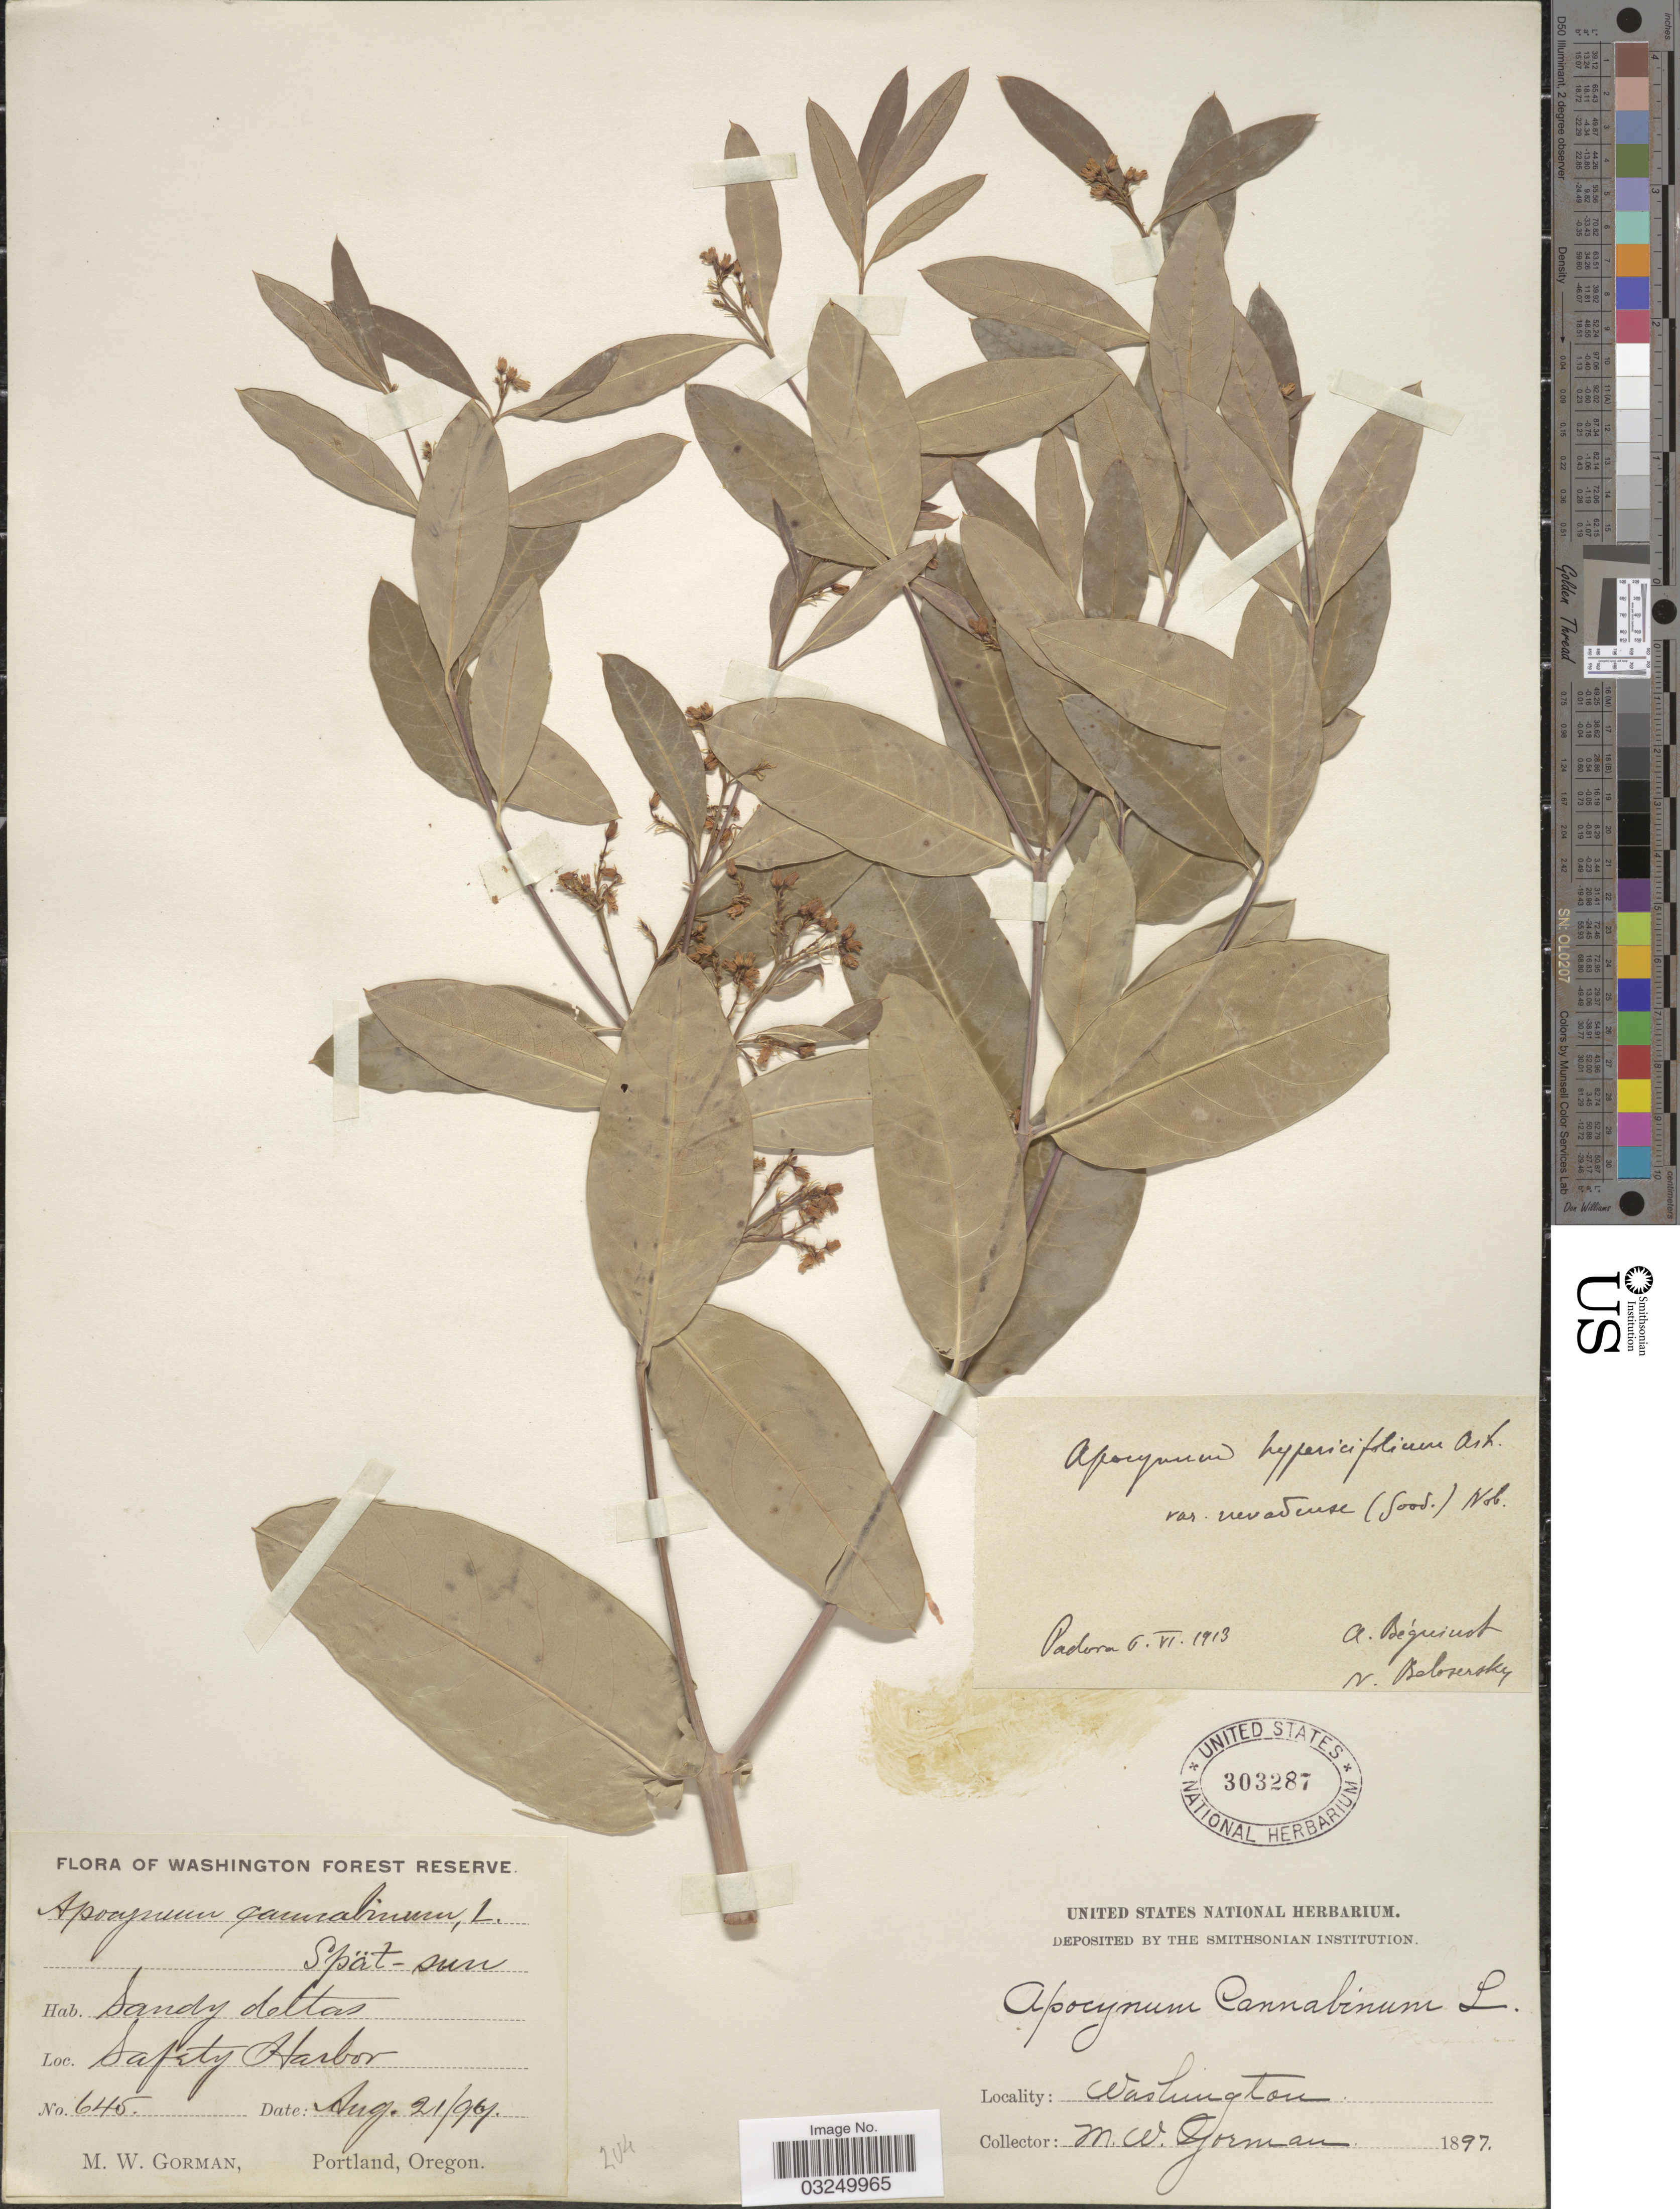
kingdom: Plantae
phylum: Tracheophyta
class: Magnoliopsida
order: Gentianales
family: Apocynaceae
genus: Apocynum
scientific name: Apocynum nevadense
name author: Goodd.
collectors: M. W. Gorman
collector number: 645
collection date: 1897-08-21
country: United States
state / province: Washington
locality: Safety Harbor. Washington Forest Reserve.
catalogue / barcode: US 303287